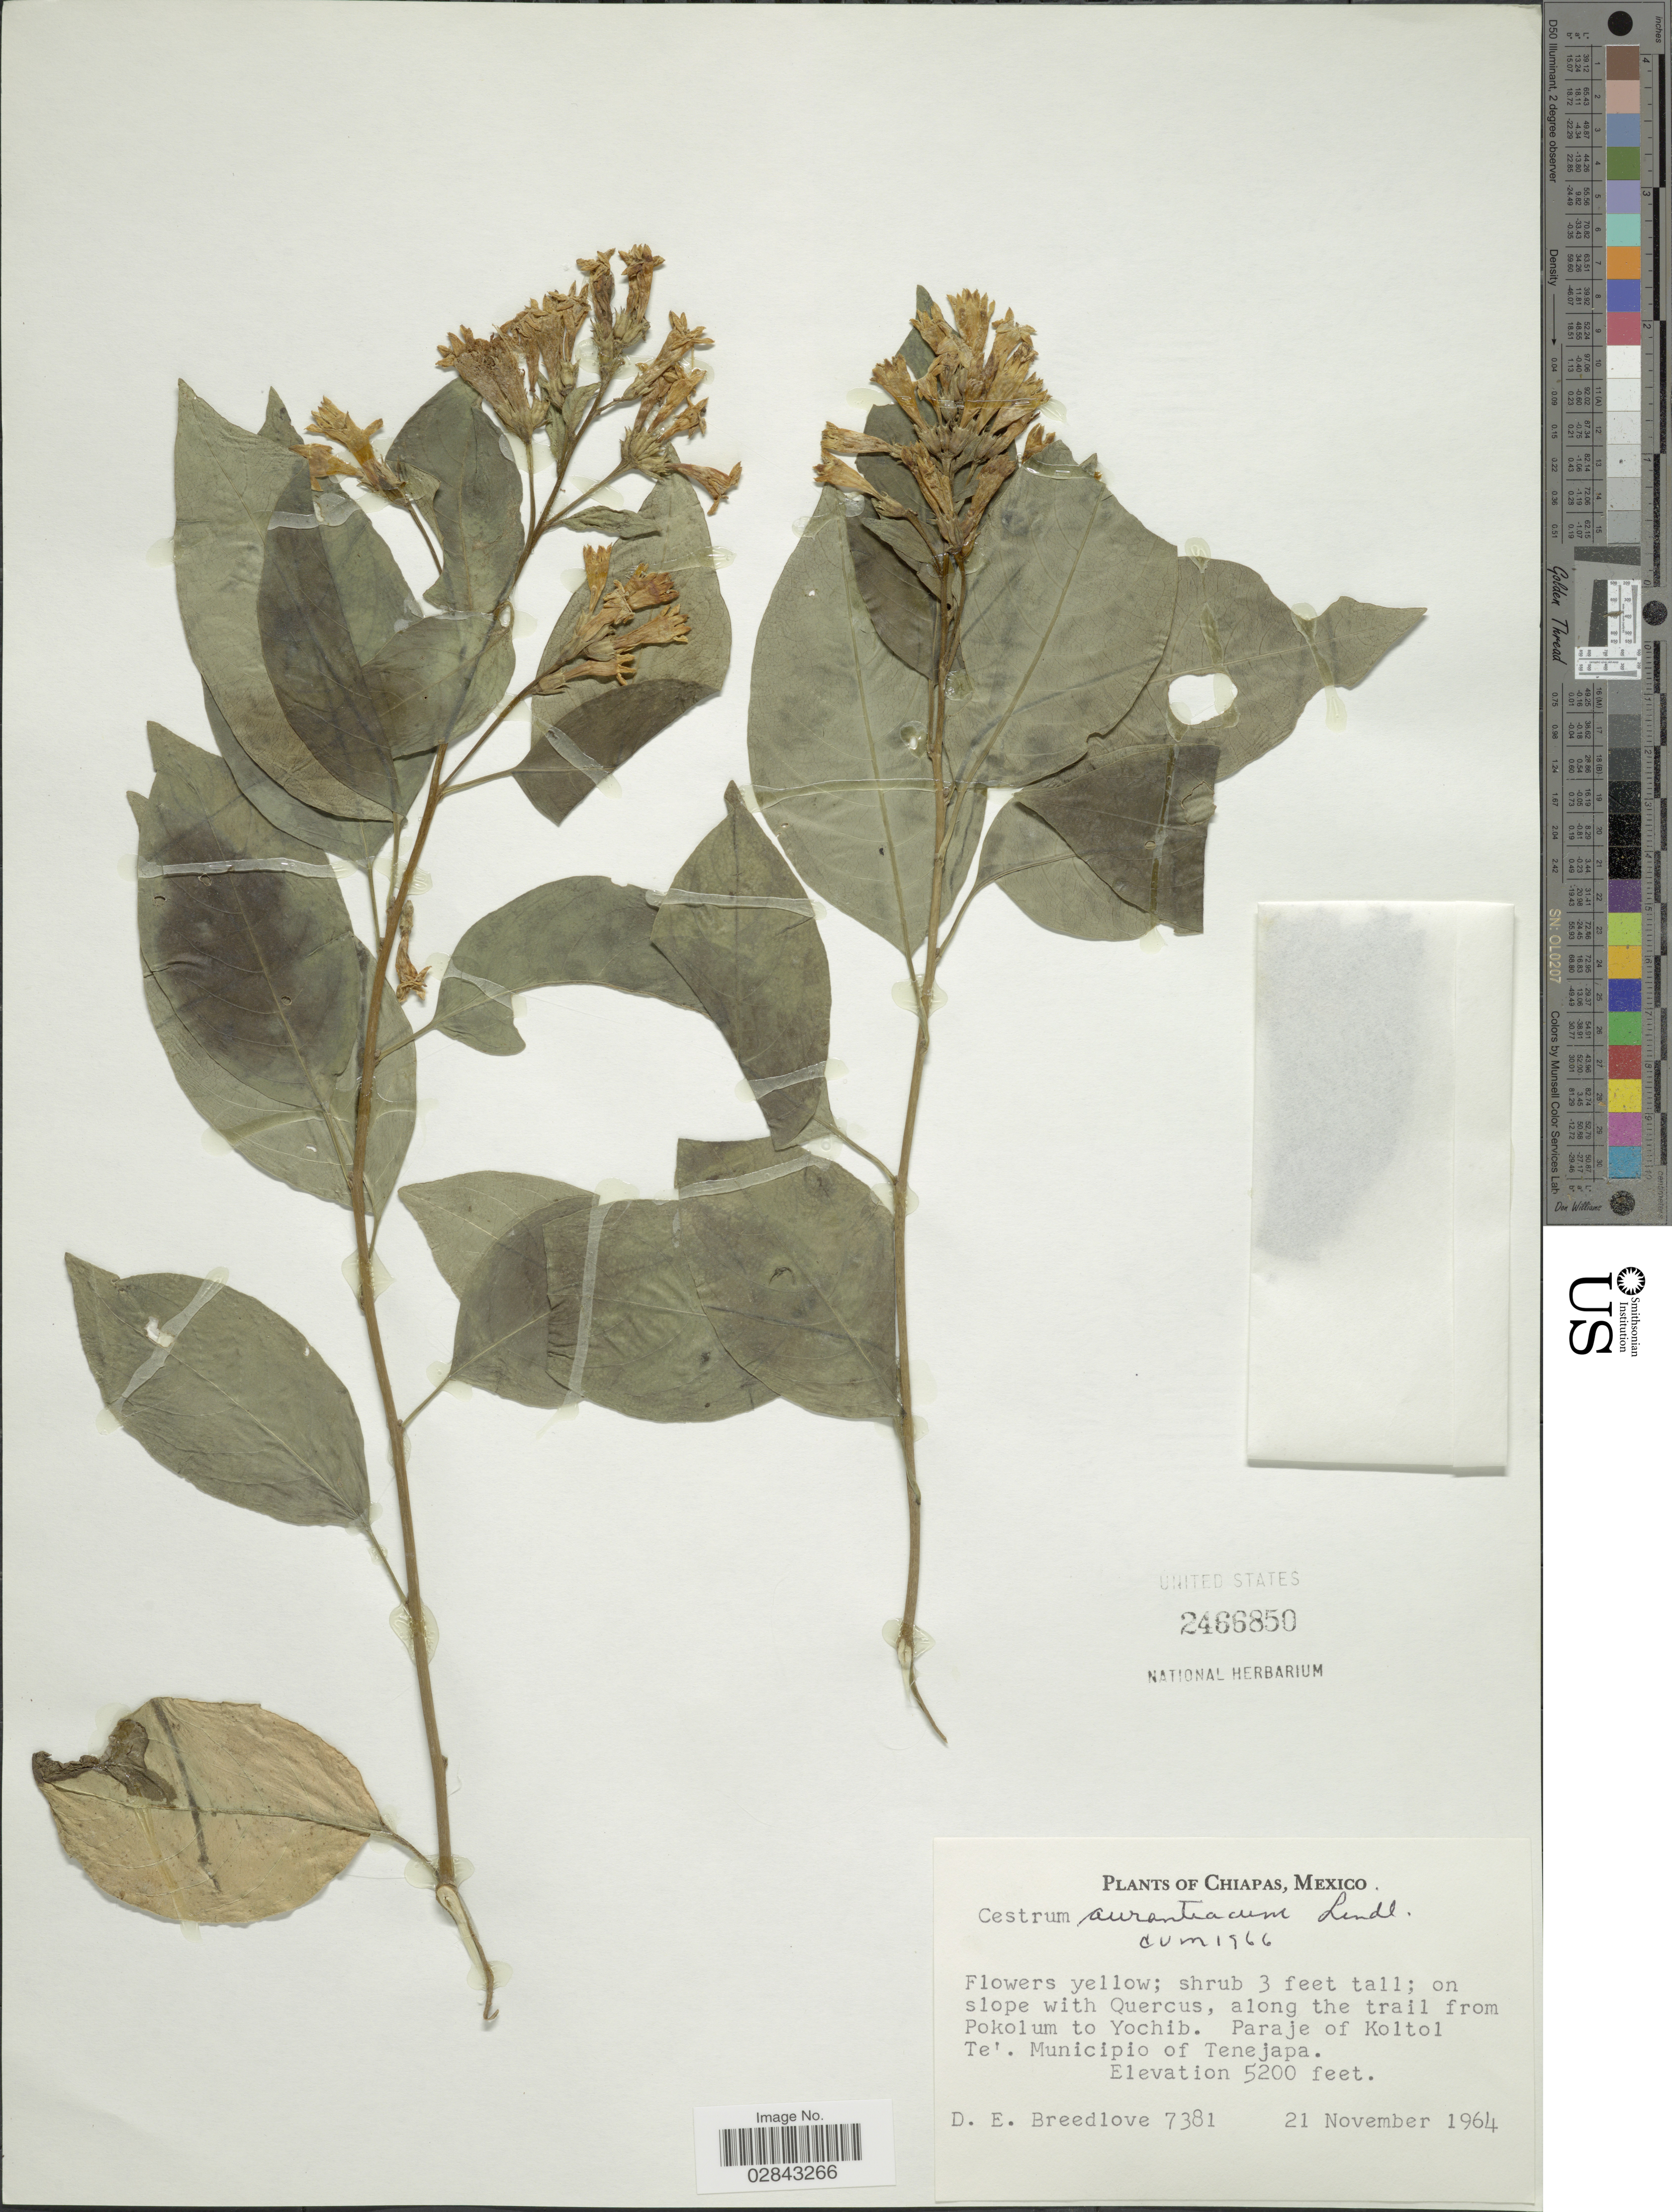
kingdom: Plantae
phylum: Tracheophyta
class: Magnoliopsida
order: Solanales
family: Solanaceae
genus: Cestrum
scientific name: Cestrum aurantiacum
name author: Lindley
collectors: D. E. Breedlove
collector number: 7381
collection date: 1964-11-21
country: Mexico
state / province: Chiapas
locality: Along the trail from Pokolum to Yochib. Paraje of Koltol Te'. Municipio of Tenejapa.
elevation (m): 1585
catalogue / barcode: US 2466850